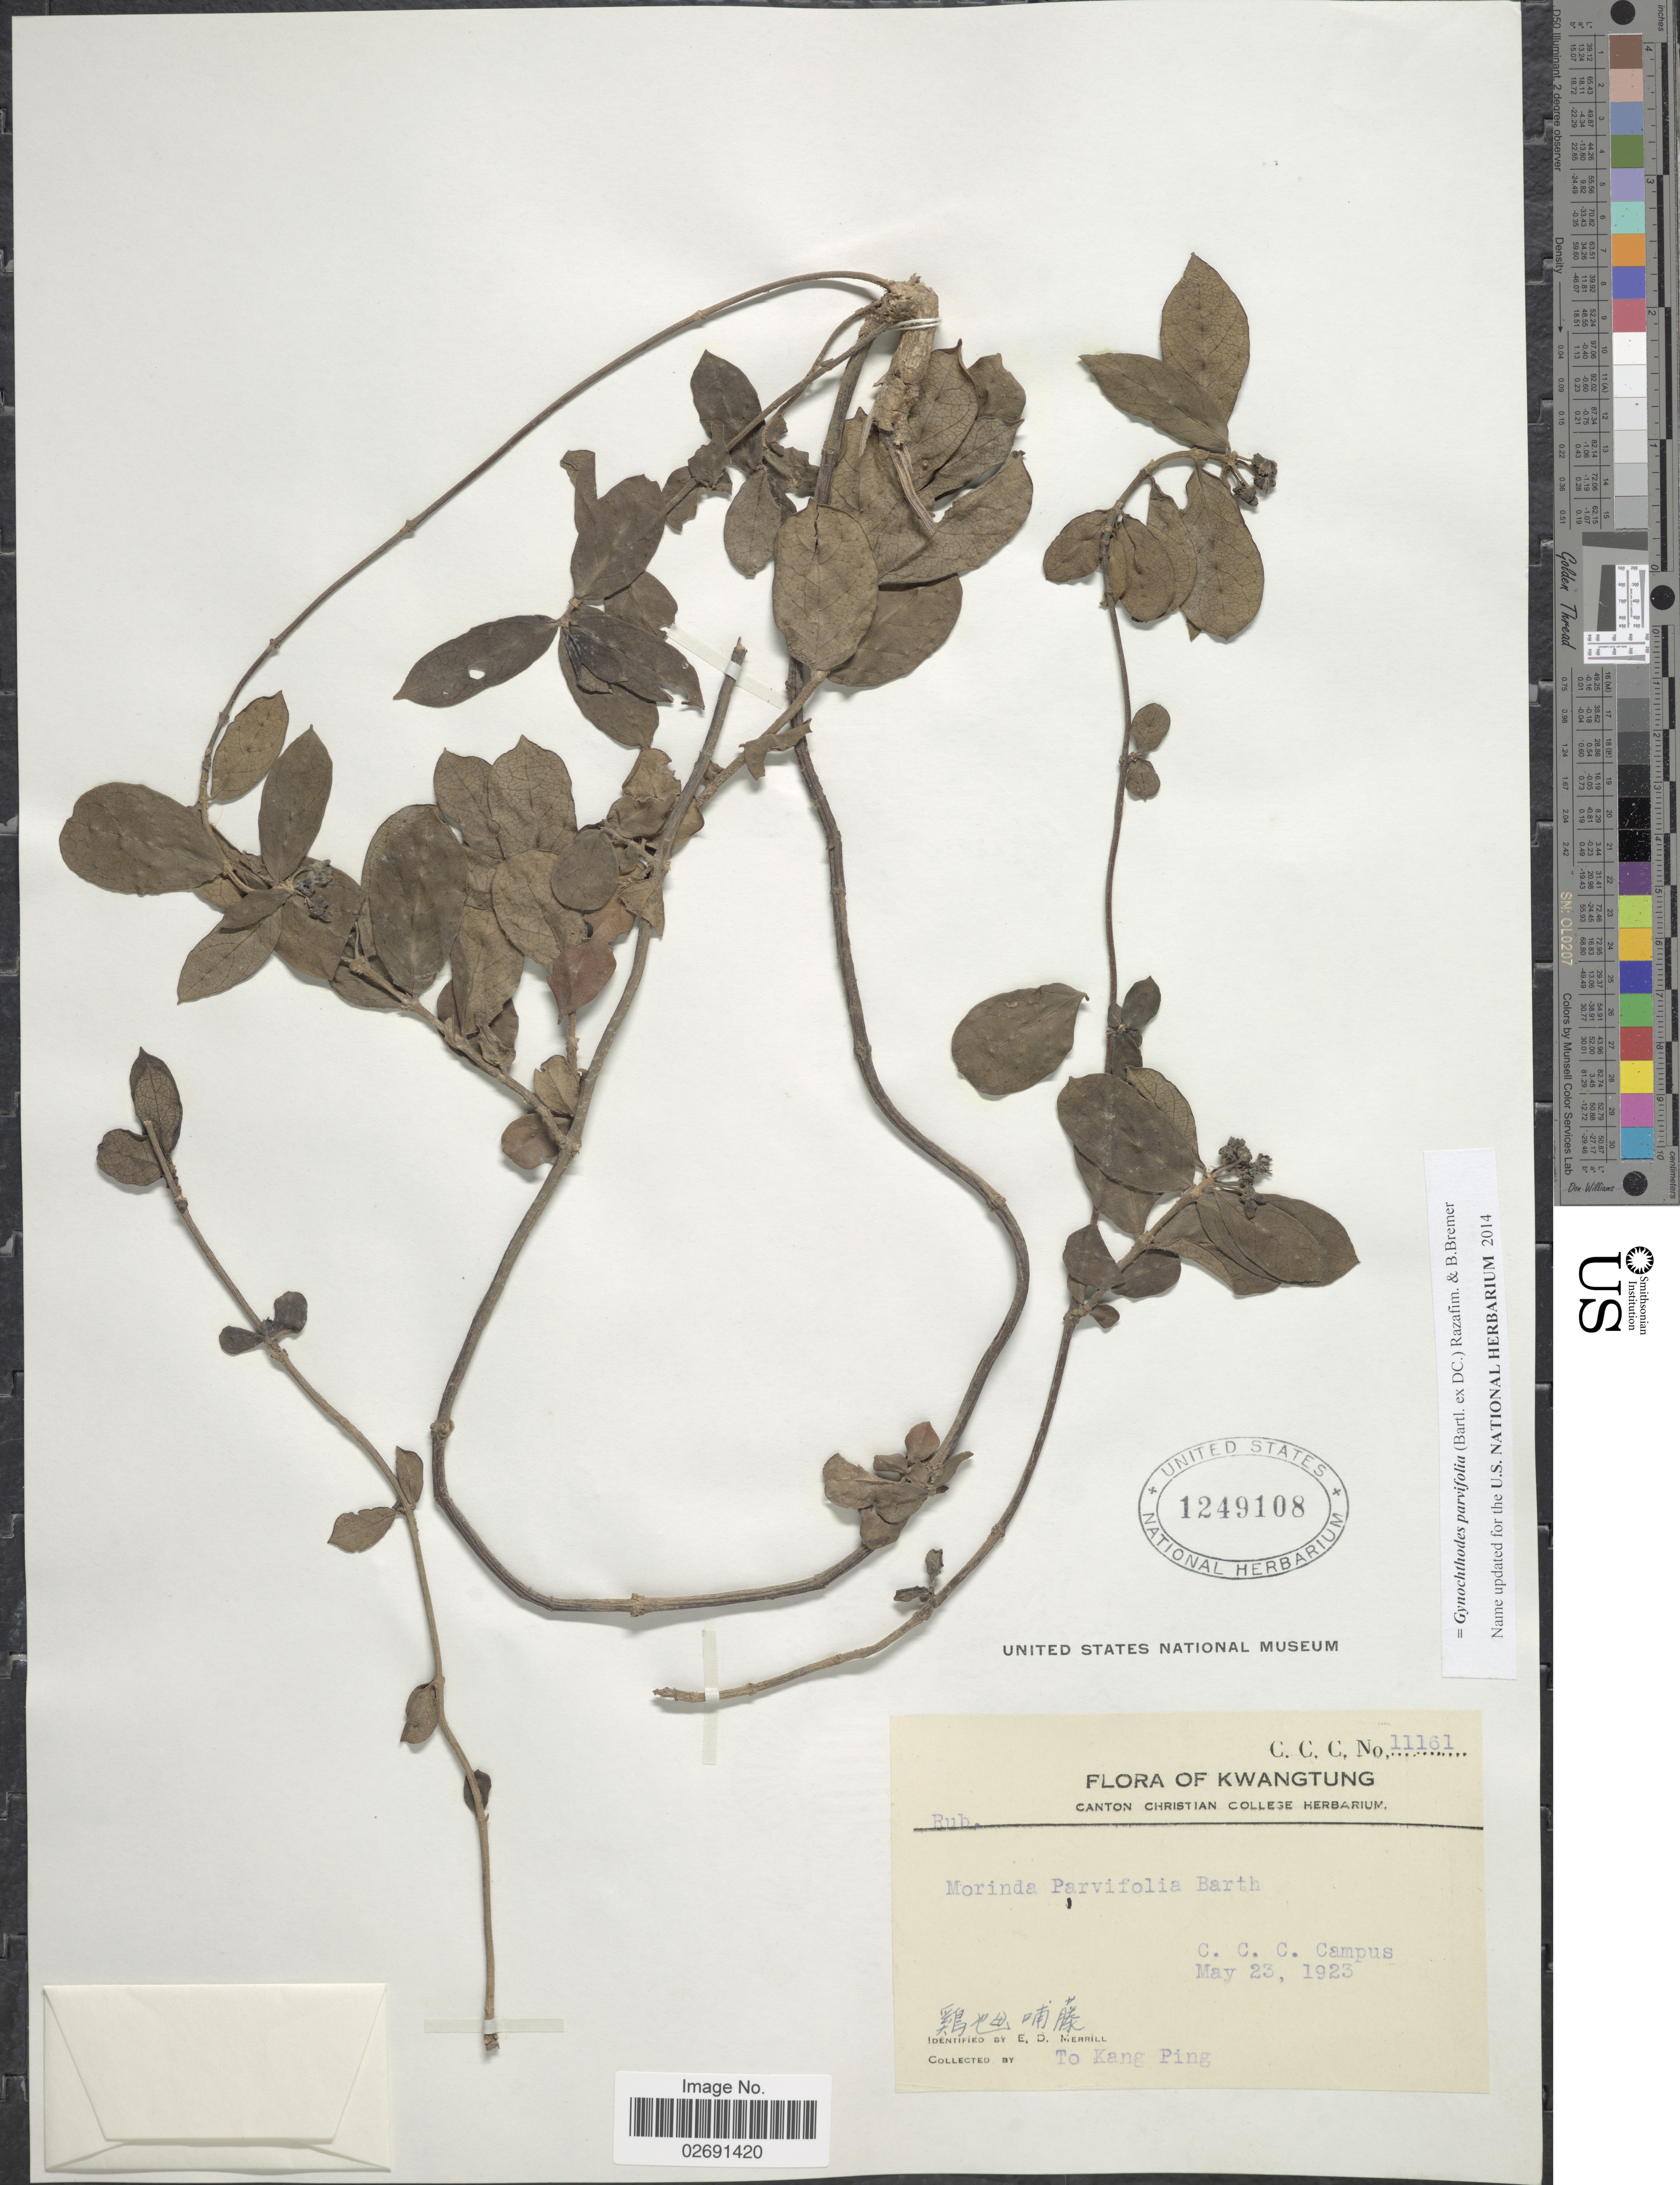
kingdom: Plantae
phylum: Tracheophyta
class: Magnoliopsida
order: Gentianales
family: Rubiaceae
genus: Gynochthodes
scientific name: Gynochthodes parvifolia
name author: (Bartl. ex DC.) Razafim. & B. Bremer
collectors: T. Ping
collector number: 11161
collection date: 1923-05-23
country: China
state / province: Guangdong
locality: Kwangtung, C.C.C. Campus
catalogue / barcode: US 1249108